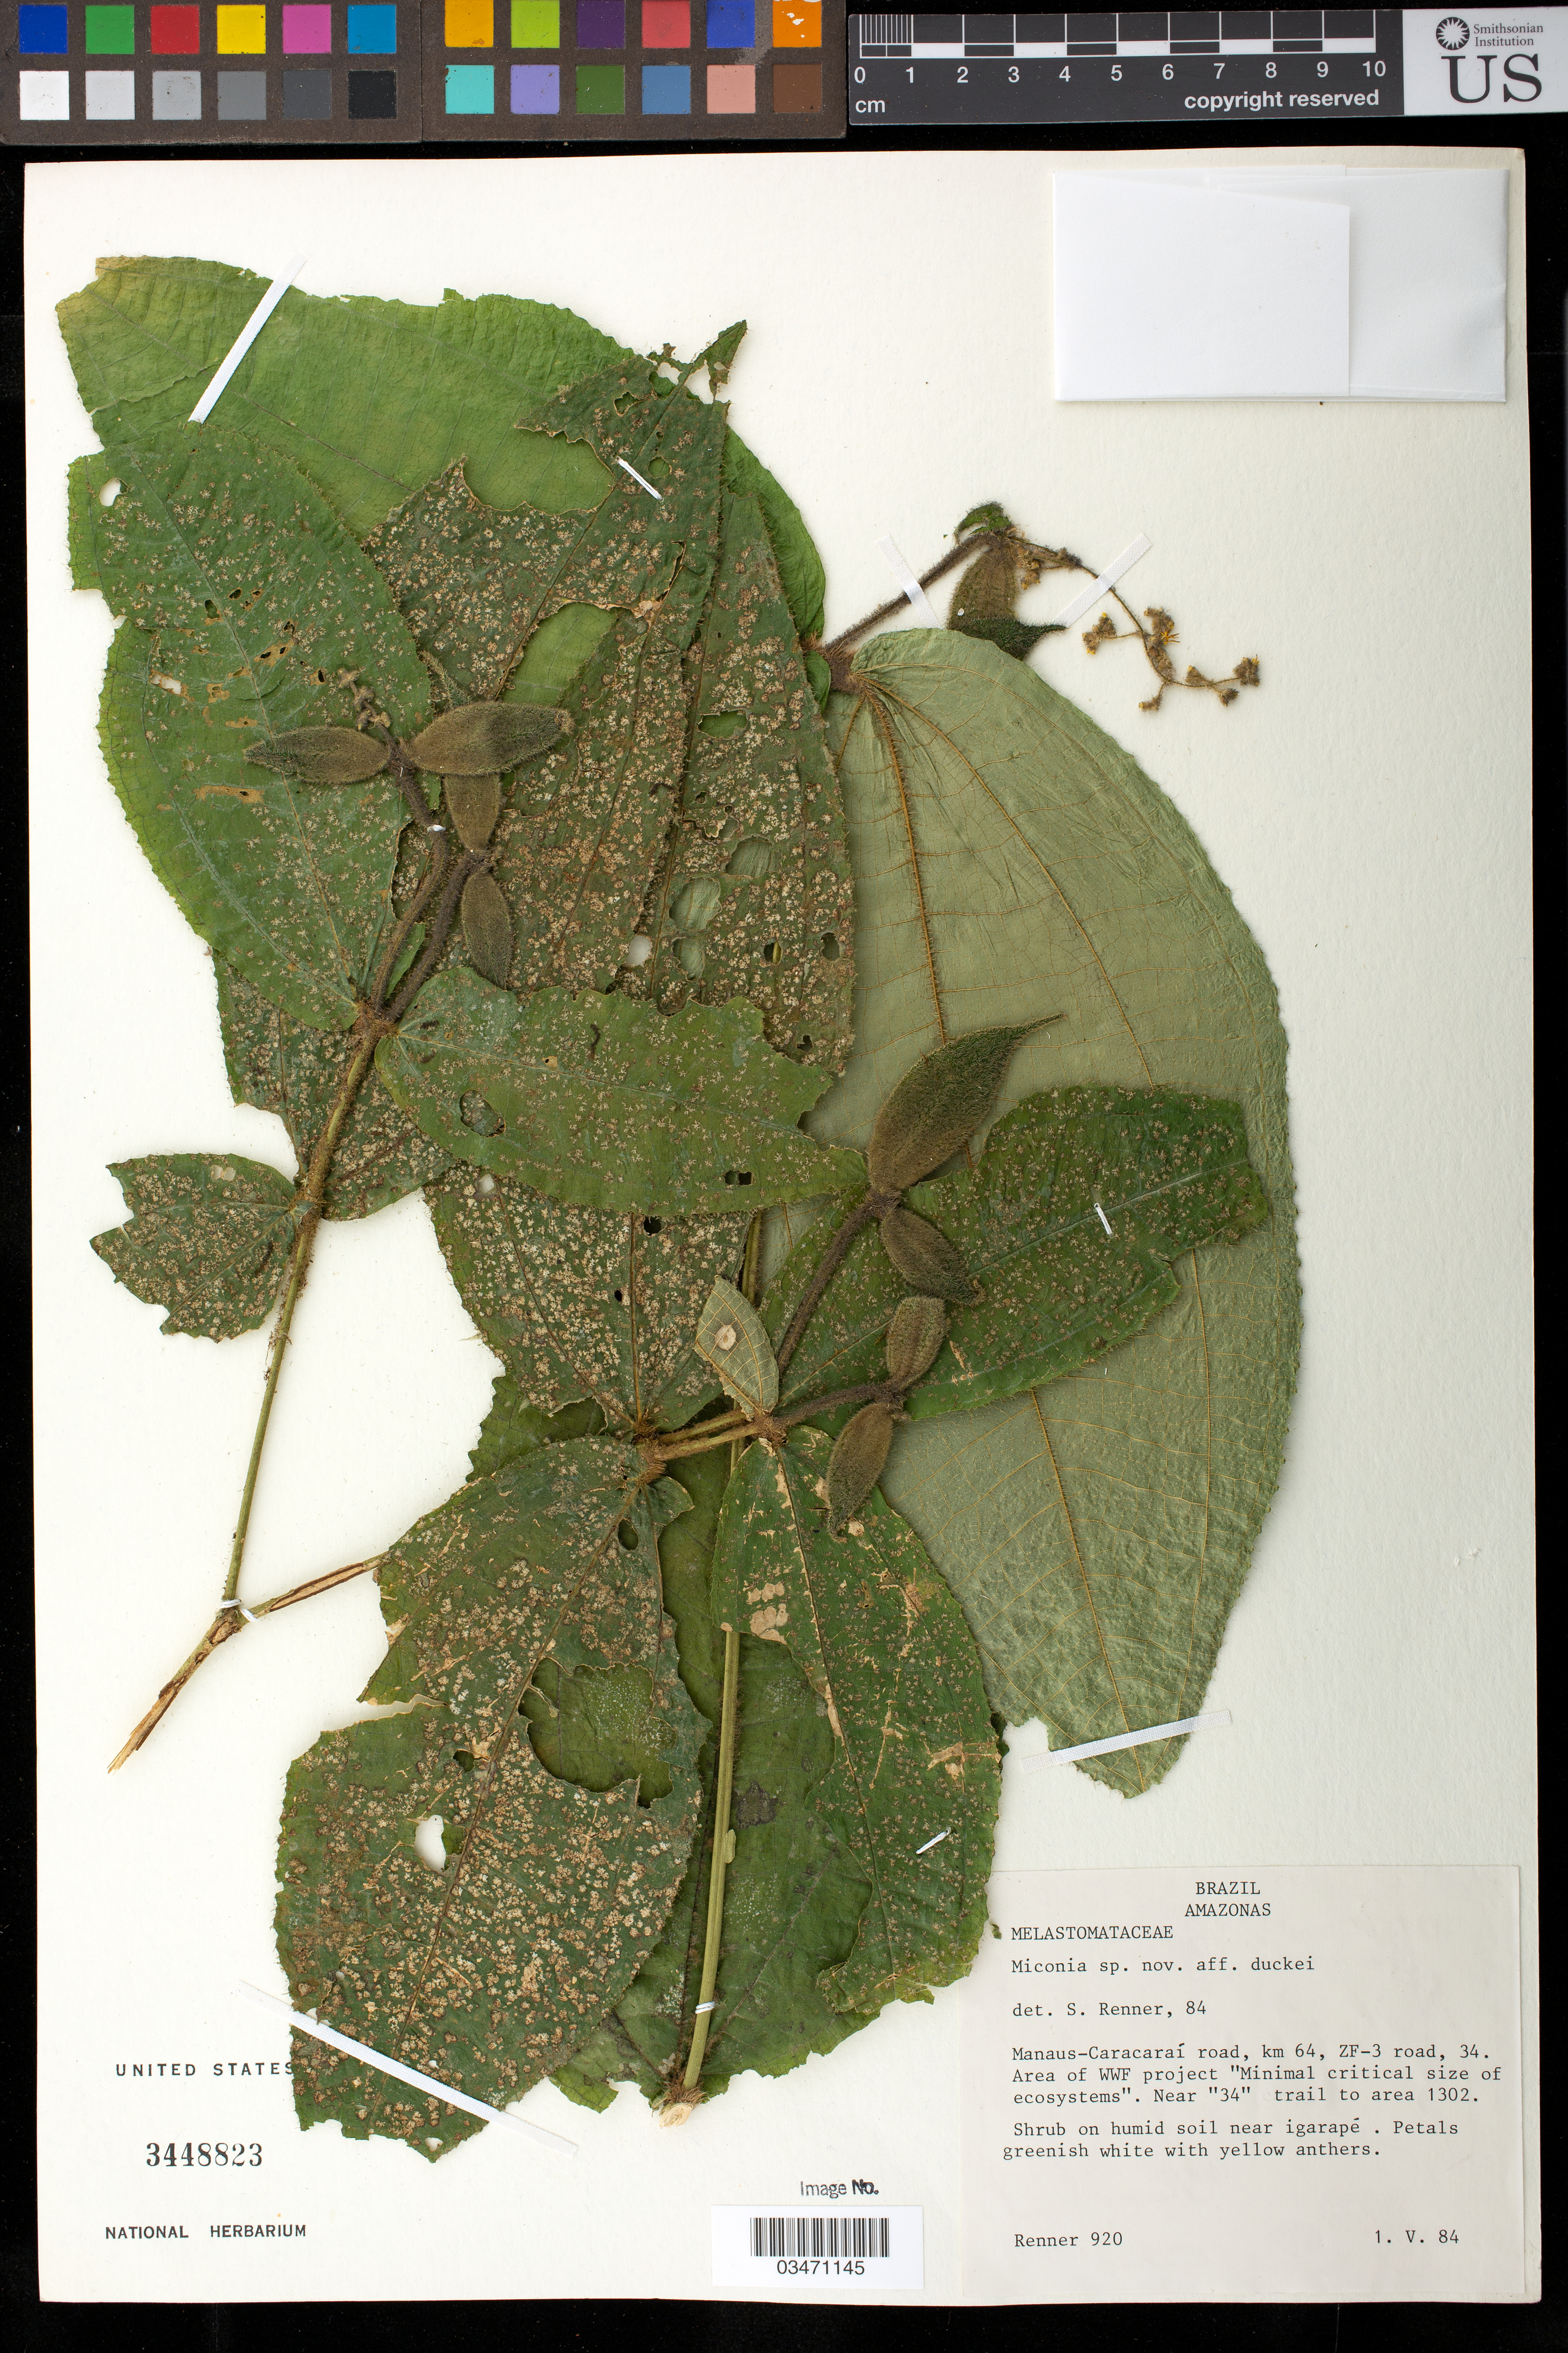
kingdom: Plantae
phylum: Tracheophyta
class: Magnoliopsida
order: Myrtales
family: Melastomataceae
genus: Miconia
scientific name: Miconia duckei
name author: Cogn.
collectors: Renner, --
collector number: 920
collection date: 1984-05-01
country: Brazil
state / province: Amazonas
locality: Manaus-Caracaraí road, km 64, ZF-3 road , km 34. Area of WWF project "Minimal critical size of ecosystems". Near"34" trail to area 1302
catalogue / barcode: US 3448823